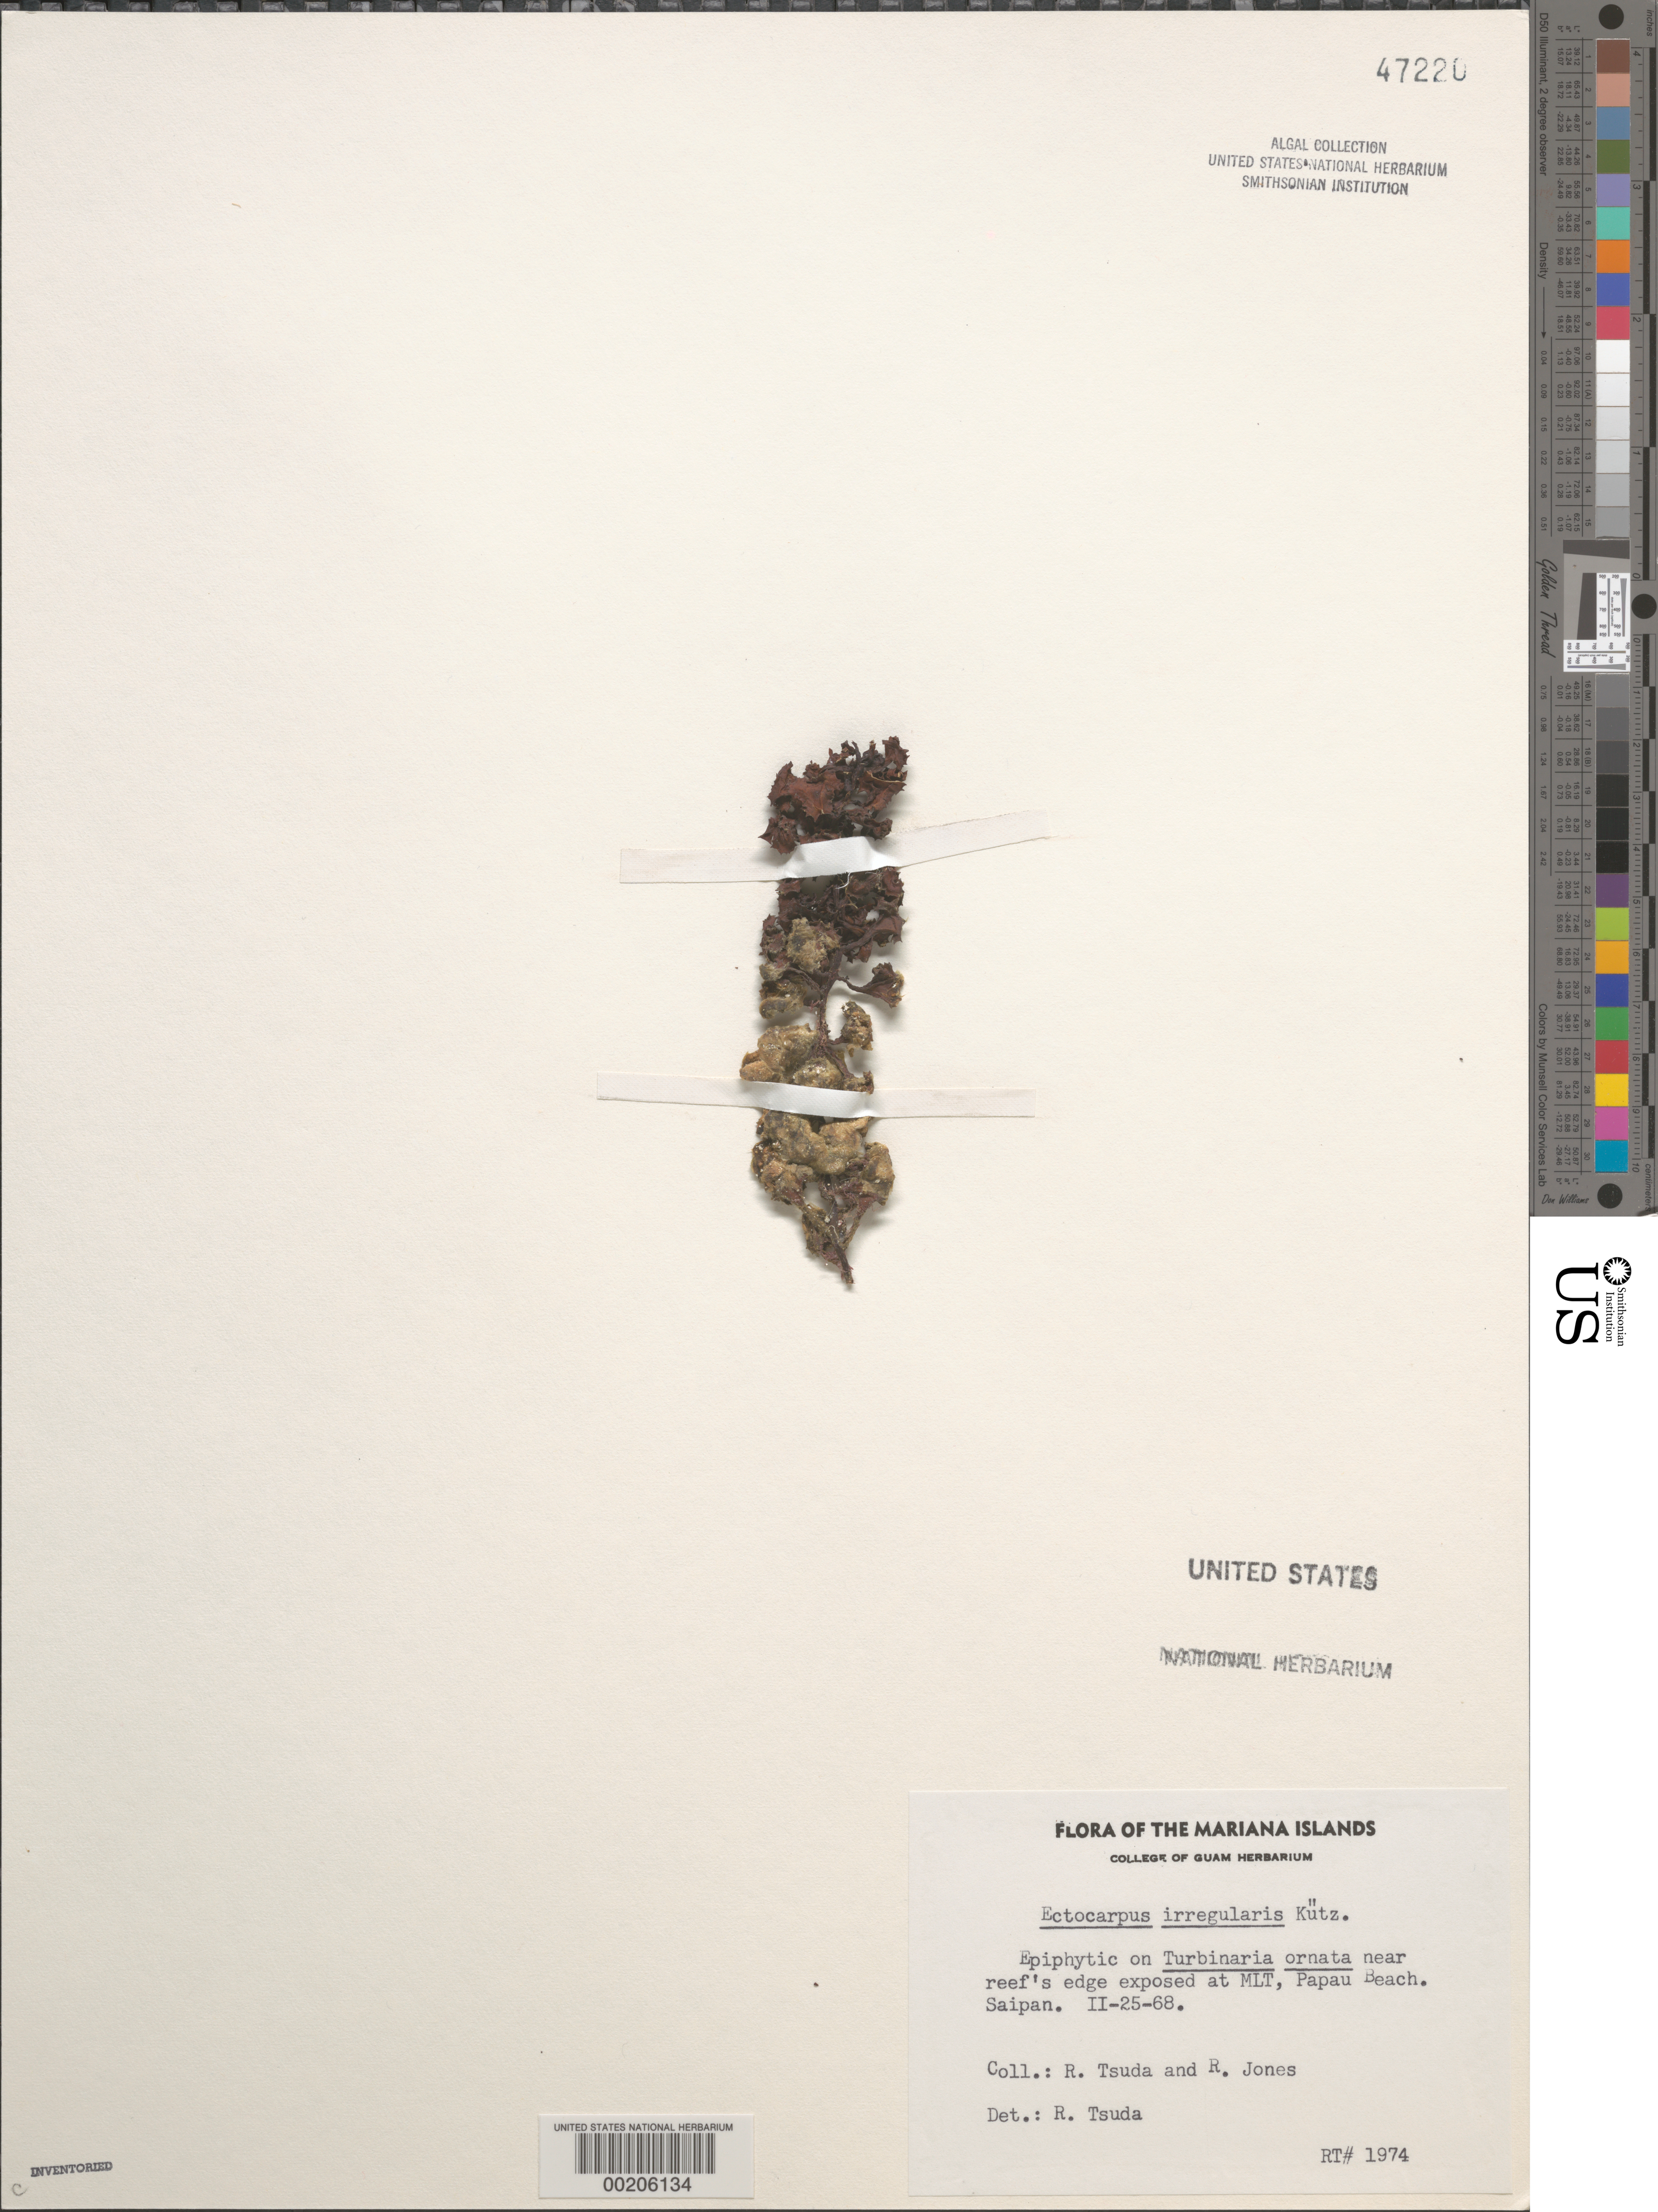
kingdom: Chromista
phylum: Ochrophyta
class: Phaeophyceae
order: Ectocarpales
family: Acinetosporaceae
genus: Feldmannia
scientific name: Feldmannia irregularis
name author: (Kütz.) G. Hamel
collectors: R. Tsuda & R. Jones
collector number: Rt 1974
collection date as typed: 25 Feb 1968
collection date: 1968-02-25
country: Northern Mariana Islands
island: Saipan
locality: Papua Beach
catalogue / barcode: US 47220